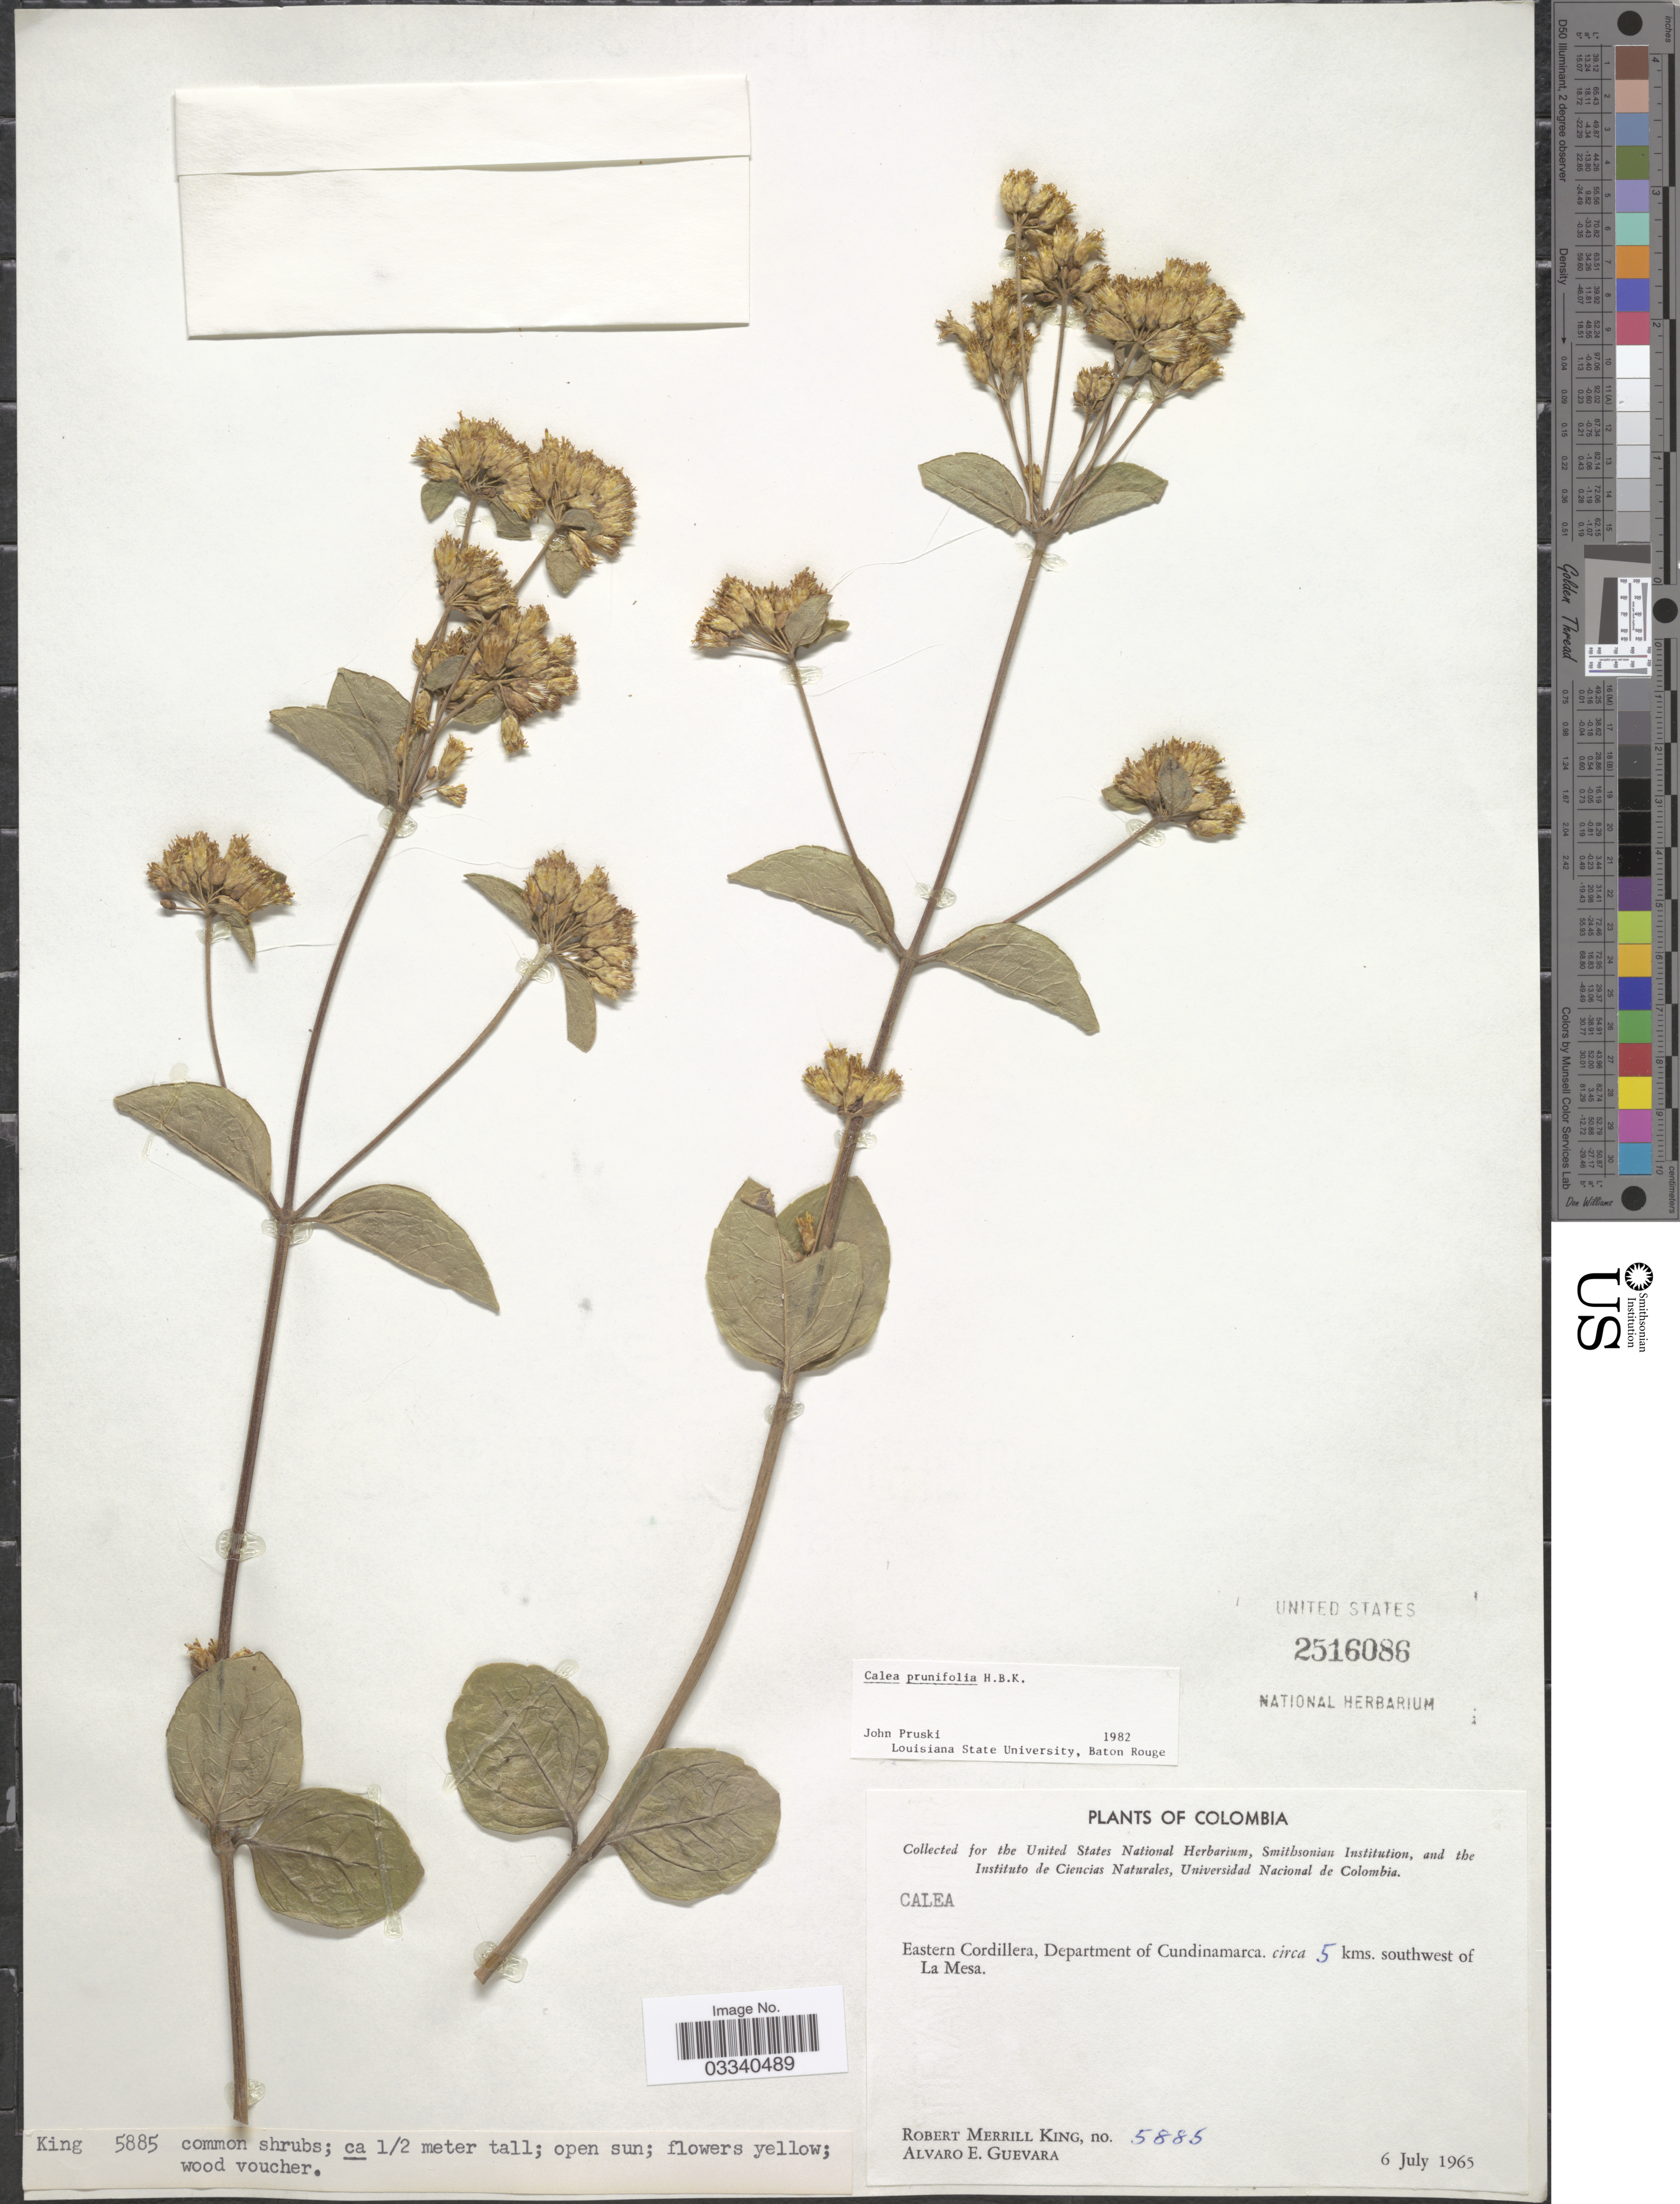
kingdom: Plantae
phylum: Tracheophyta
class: Magnoliopsida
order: Asterales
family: Asteraceae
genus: Calea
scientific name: Calea prunifolia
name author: Kunth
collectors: R. M. King & A. E. Guevara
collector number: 5885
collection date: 1965-07-06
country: Colombia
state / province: Cundinamarca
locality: Eastern Cordillera, Department of Cundinamarca, circa 5 kms. southwest of La Mesa.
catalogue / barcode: US 2516086